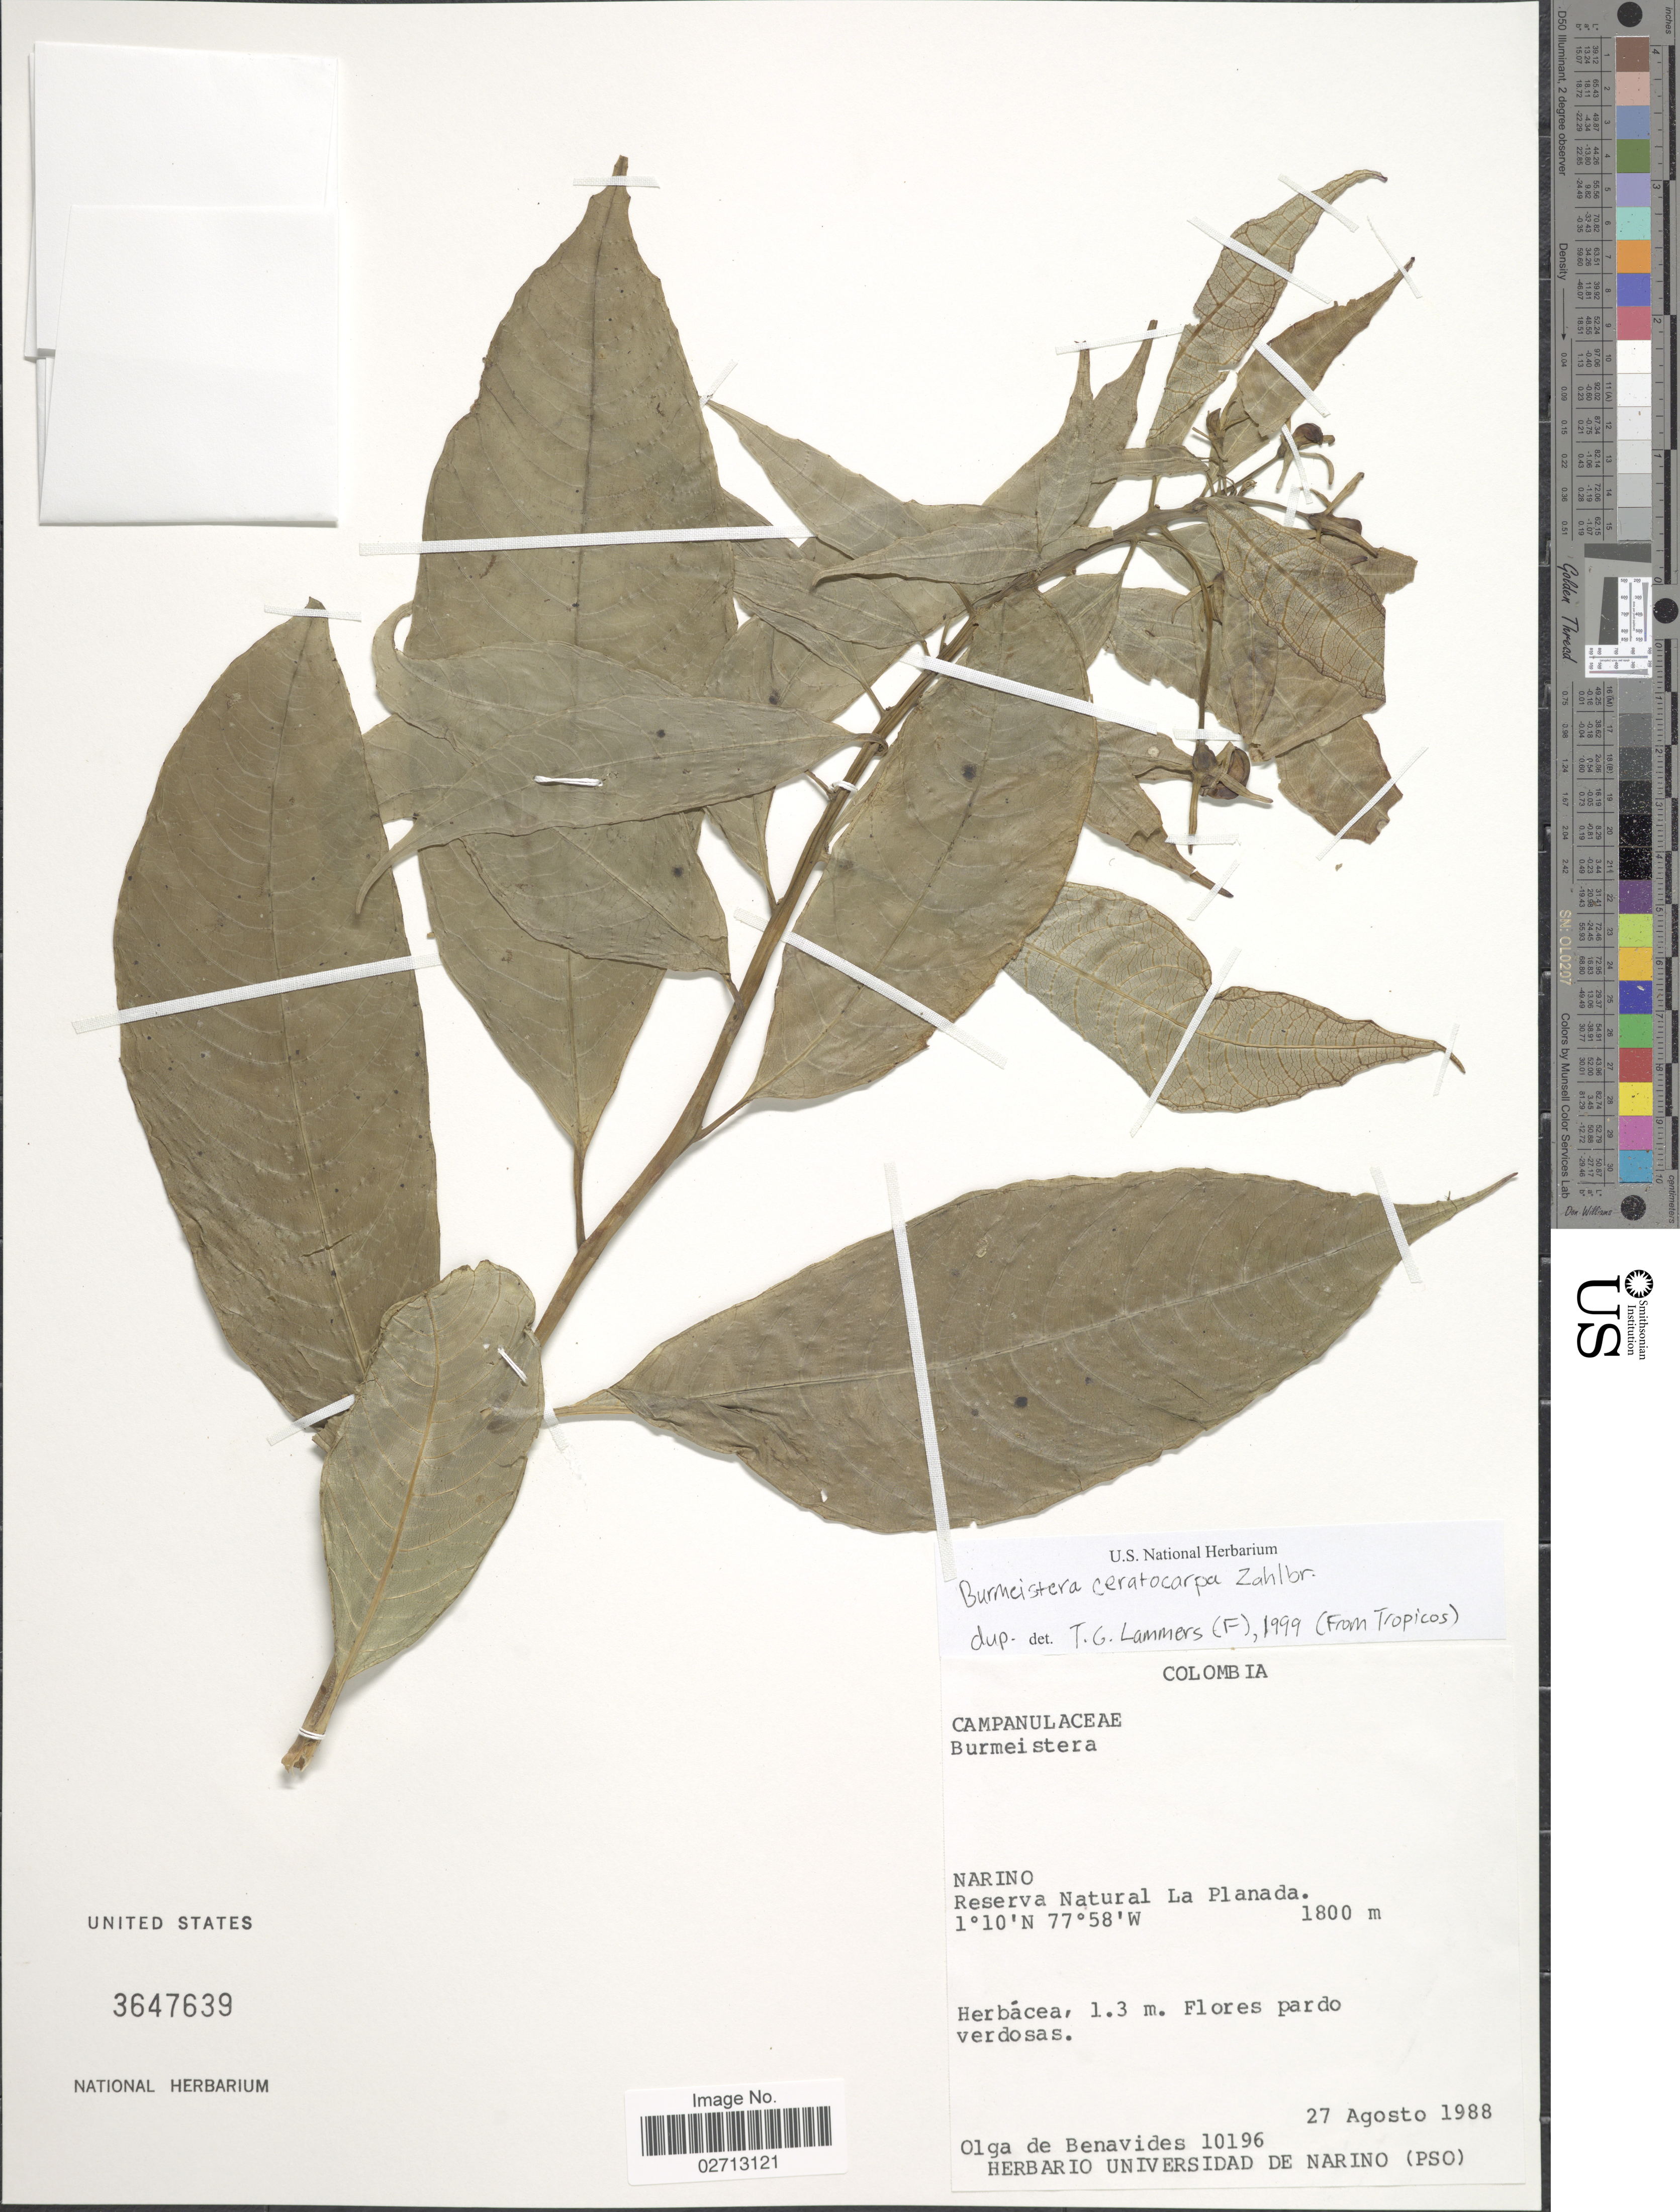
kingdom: Plantae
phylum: Tracheophyta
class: Magnoliopsida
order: Asterales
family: Campanulaceae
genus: Burmeistera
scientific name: Burmeistera ceratocarpa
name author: J. Zahlbr.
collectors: Olga S. de Benavides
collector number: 10196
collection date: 1988-08-27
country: Colombia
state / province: Nariño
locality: Reserva Natural La Planada.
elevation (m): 1800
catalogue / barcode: US 3647639